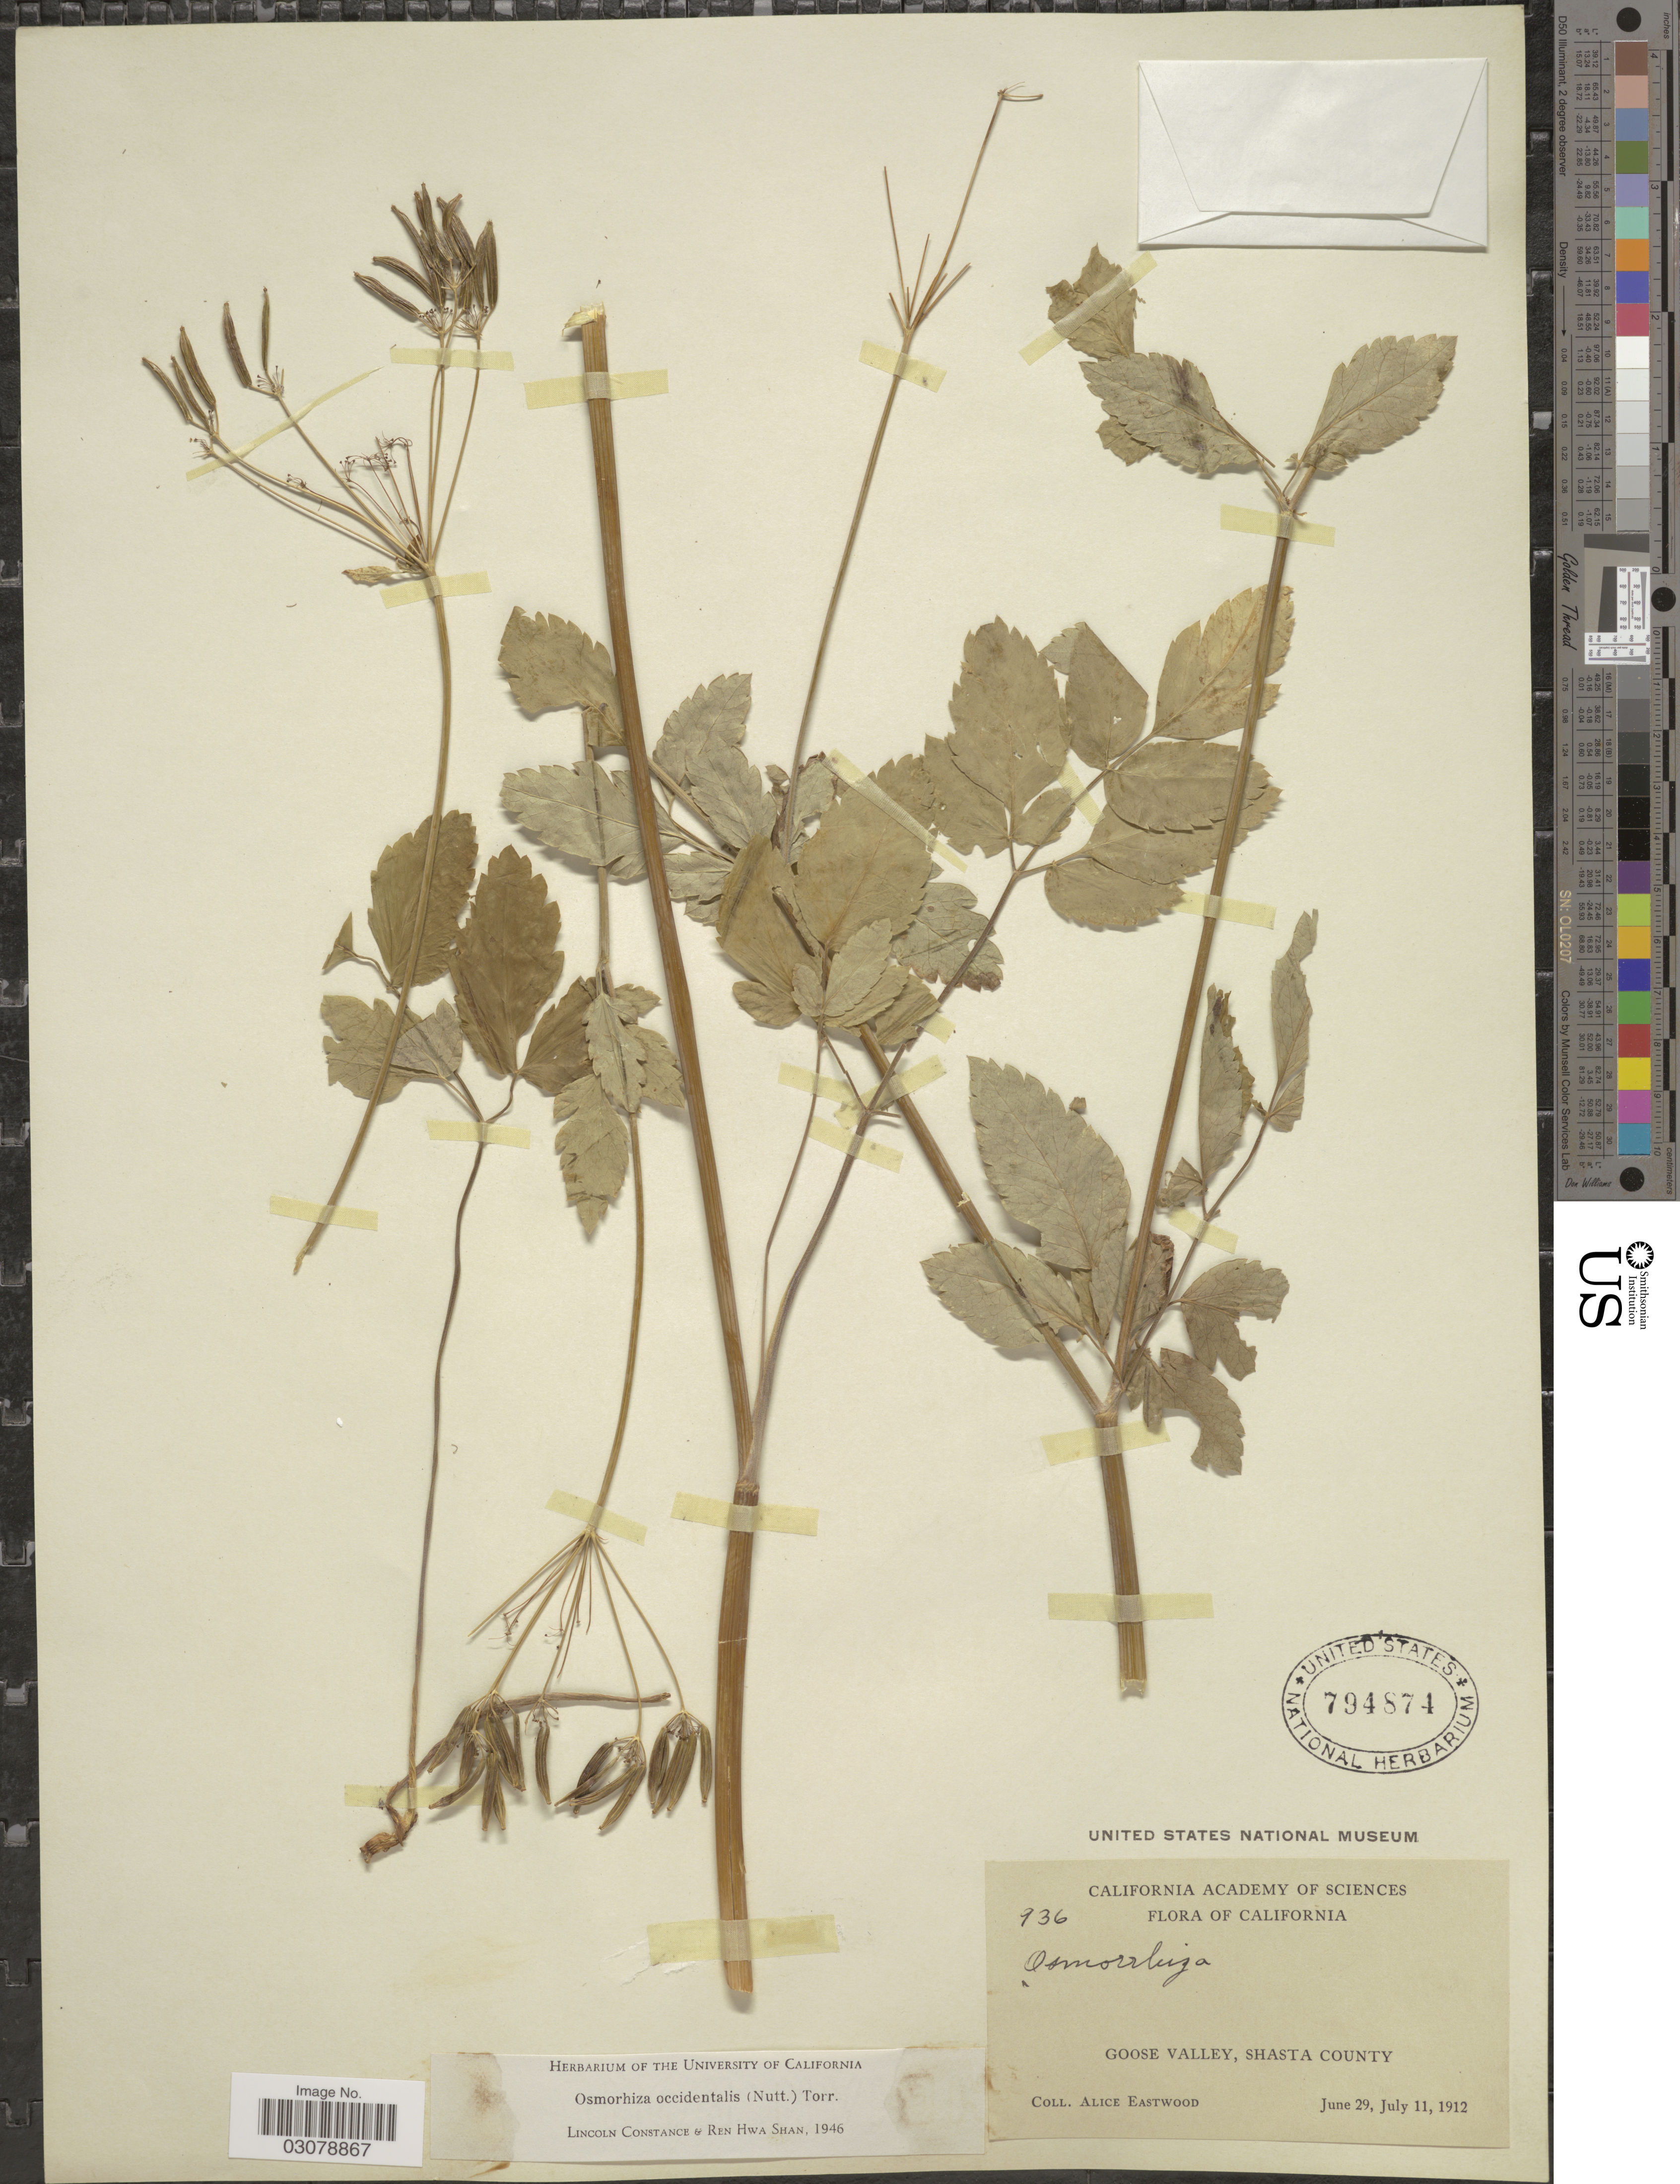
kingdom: Plantae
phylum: Tracheophyta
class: Magnoliopsida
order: Apiales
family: Apiaceae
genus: Osmorhiza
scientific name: Osmorhiza occidentalis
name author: (Nutt.) Torr.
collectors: A. Eastwood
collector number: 936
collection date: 1912-06-29/1912-07-11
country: United States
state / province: California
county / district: Shasta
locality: Goose Valley, Shasta County.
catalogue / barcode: US 794874